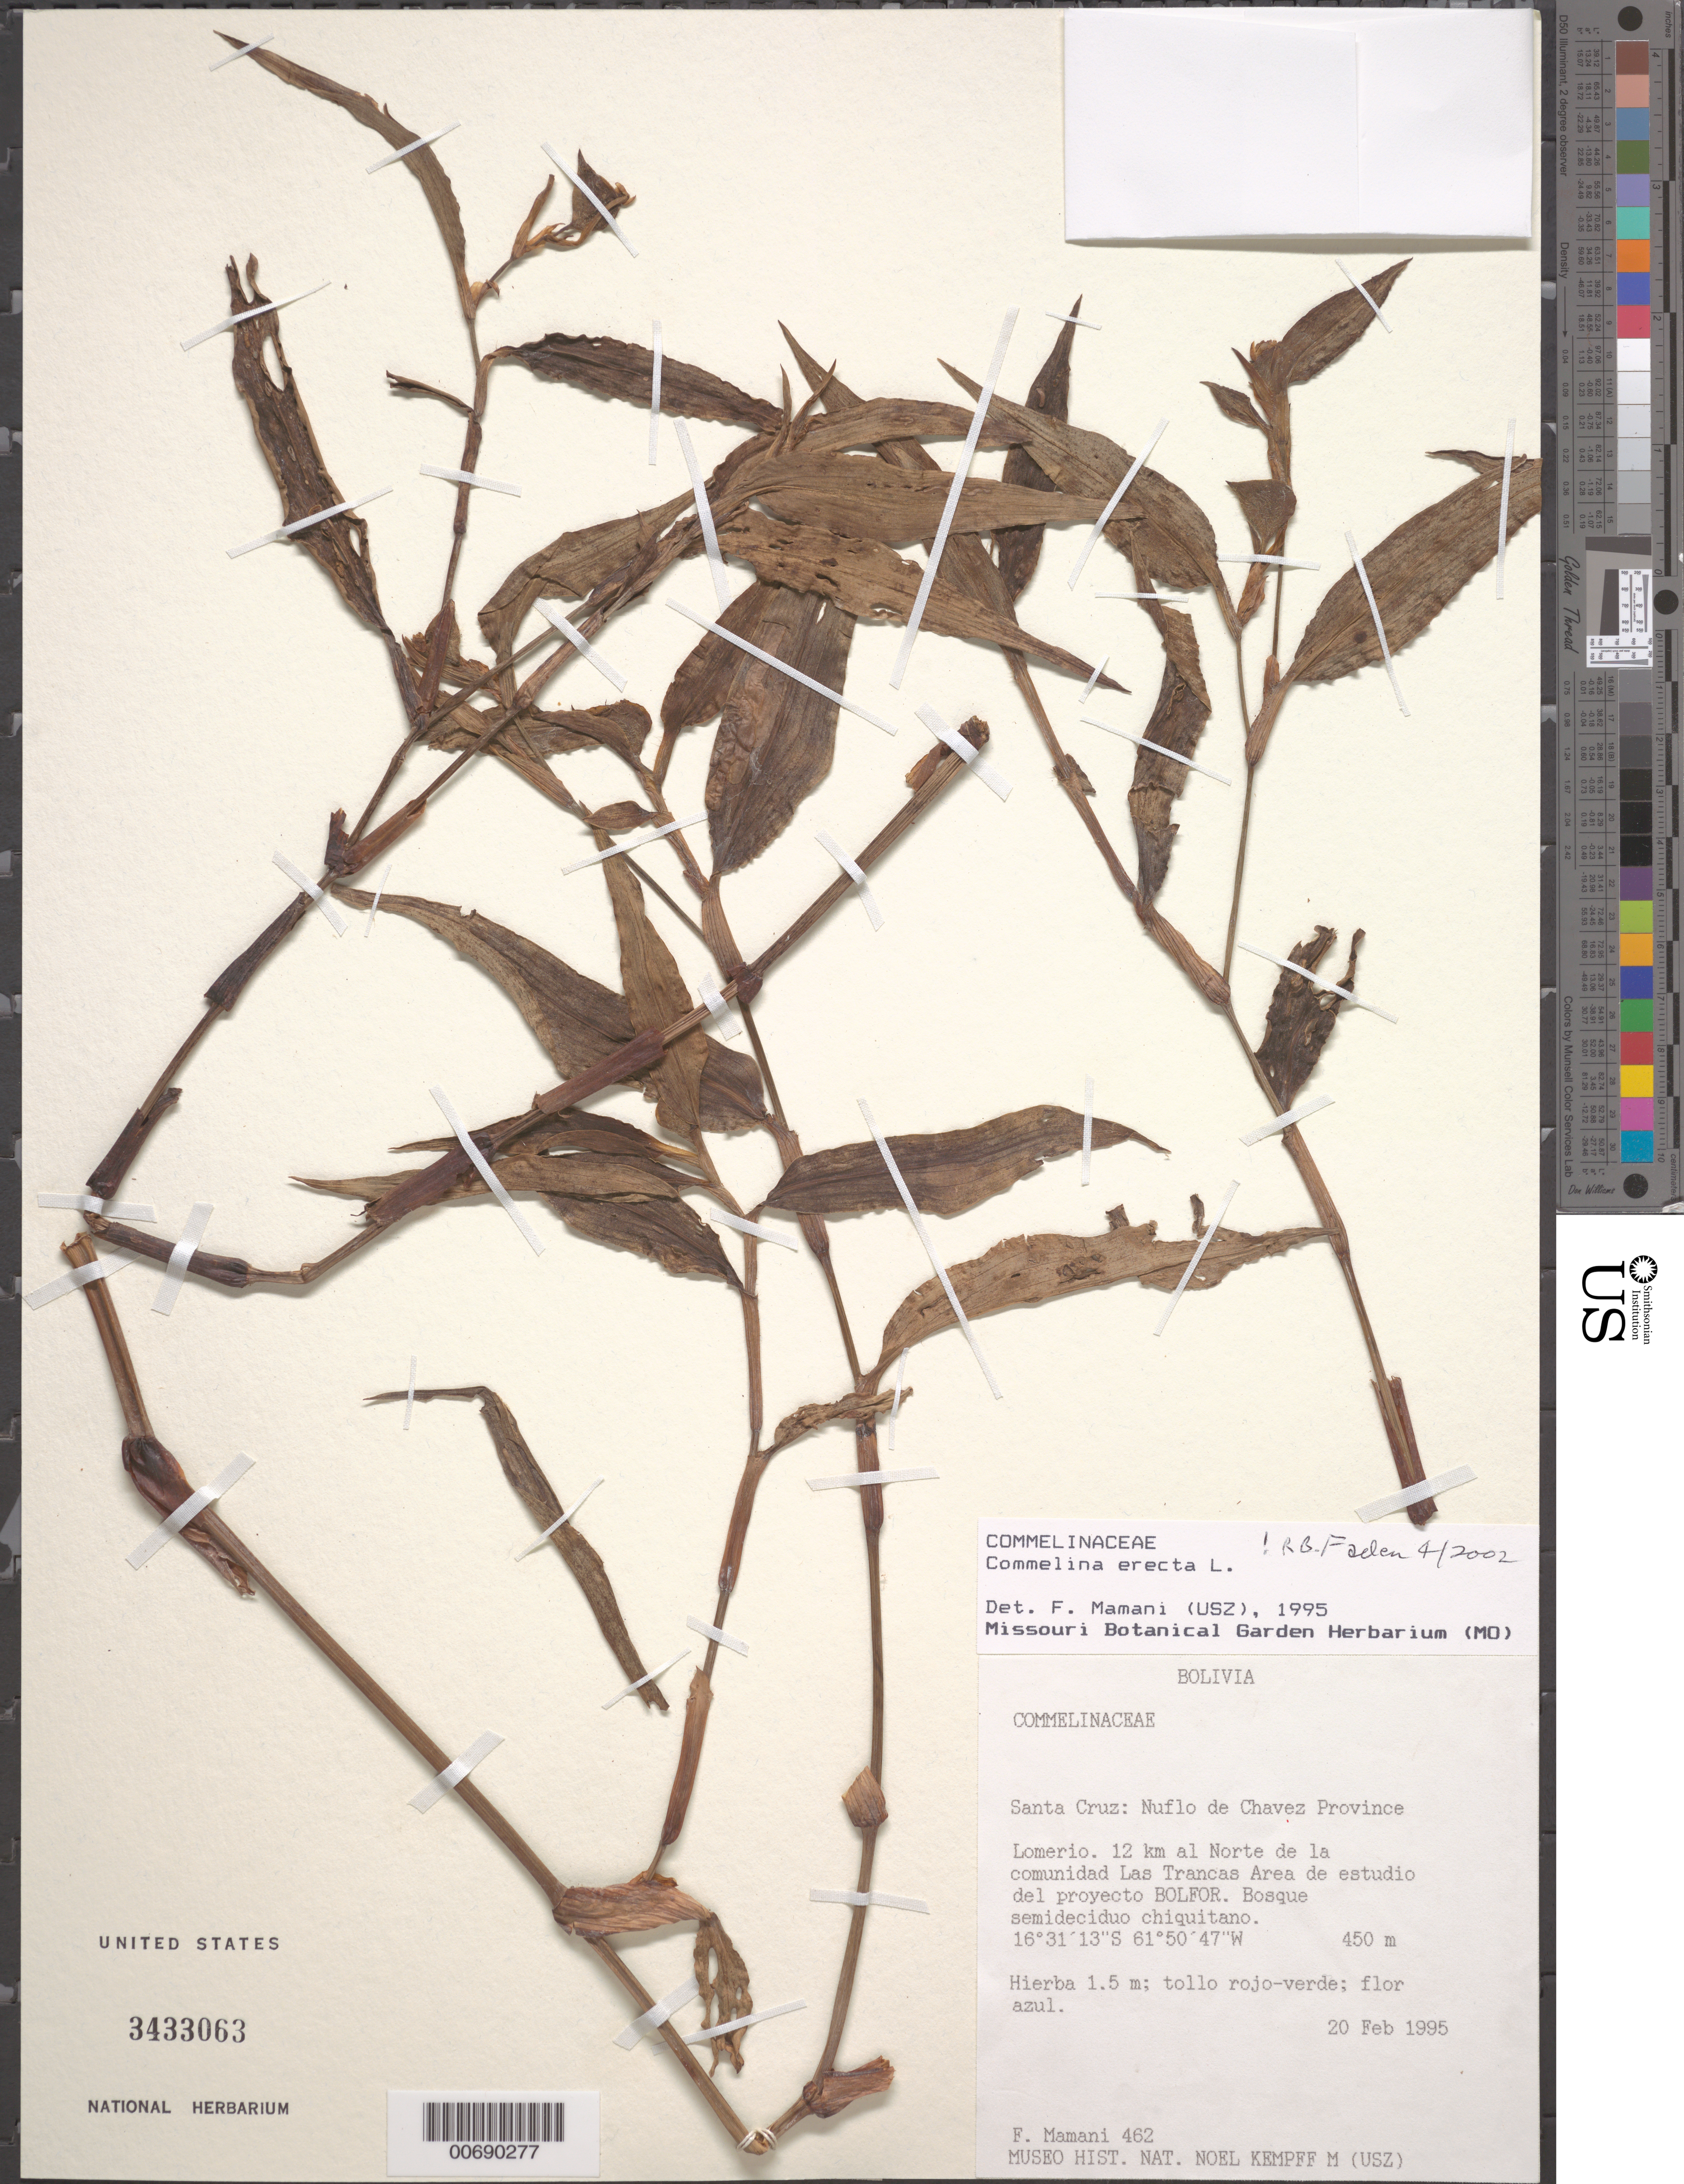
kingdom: Plantae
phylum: Tracheophyta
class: Liliopsida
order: Commelinales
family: Commelinaceae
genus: Commelina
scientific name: Commelina erecta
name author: L.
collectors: F. Mamani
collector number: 462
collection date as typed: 20 Feb 1995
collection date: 1995-02-20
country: Bolivia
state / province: Santa Cruz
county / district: Ñuflo de Chávez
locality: Lomerio, Bolfor.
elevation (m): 450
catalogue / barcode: US 3433063